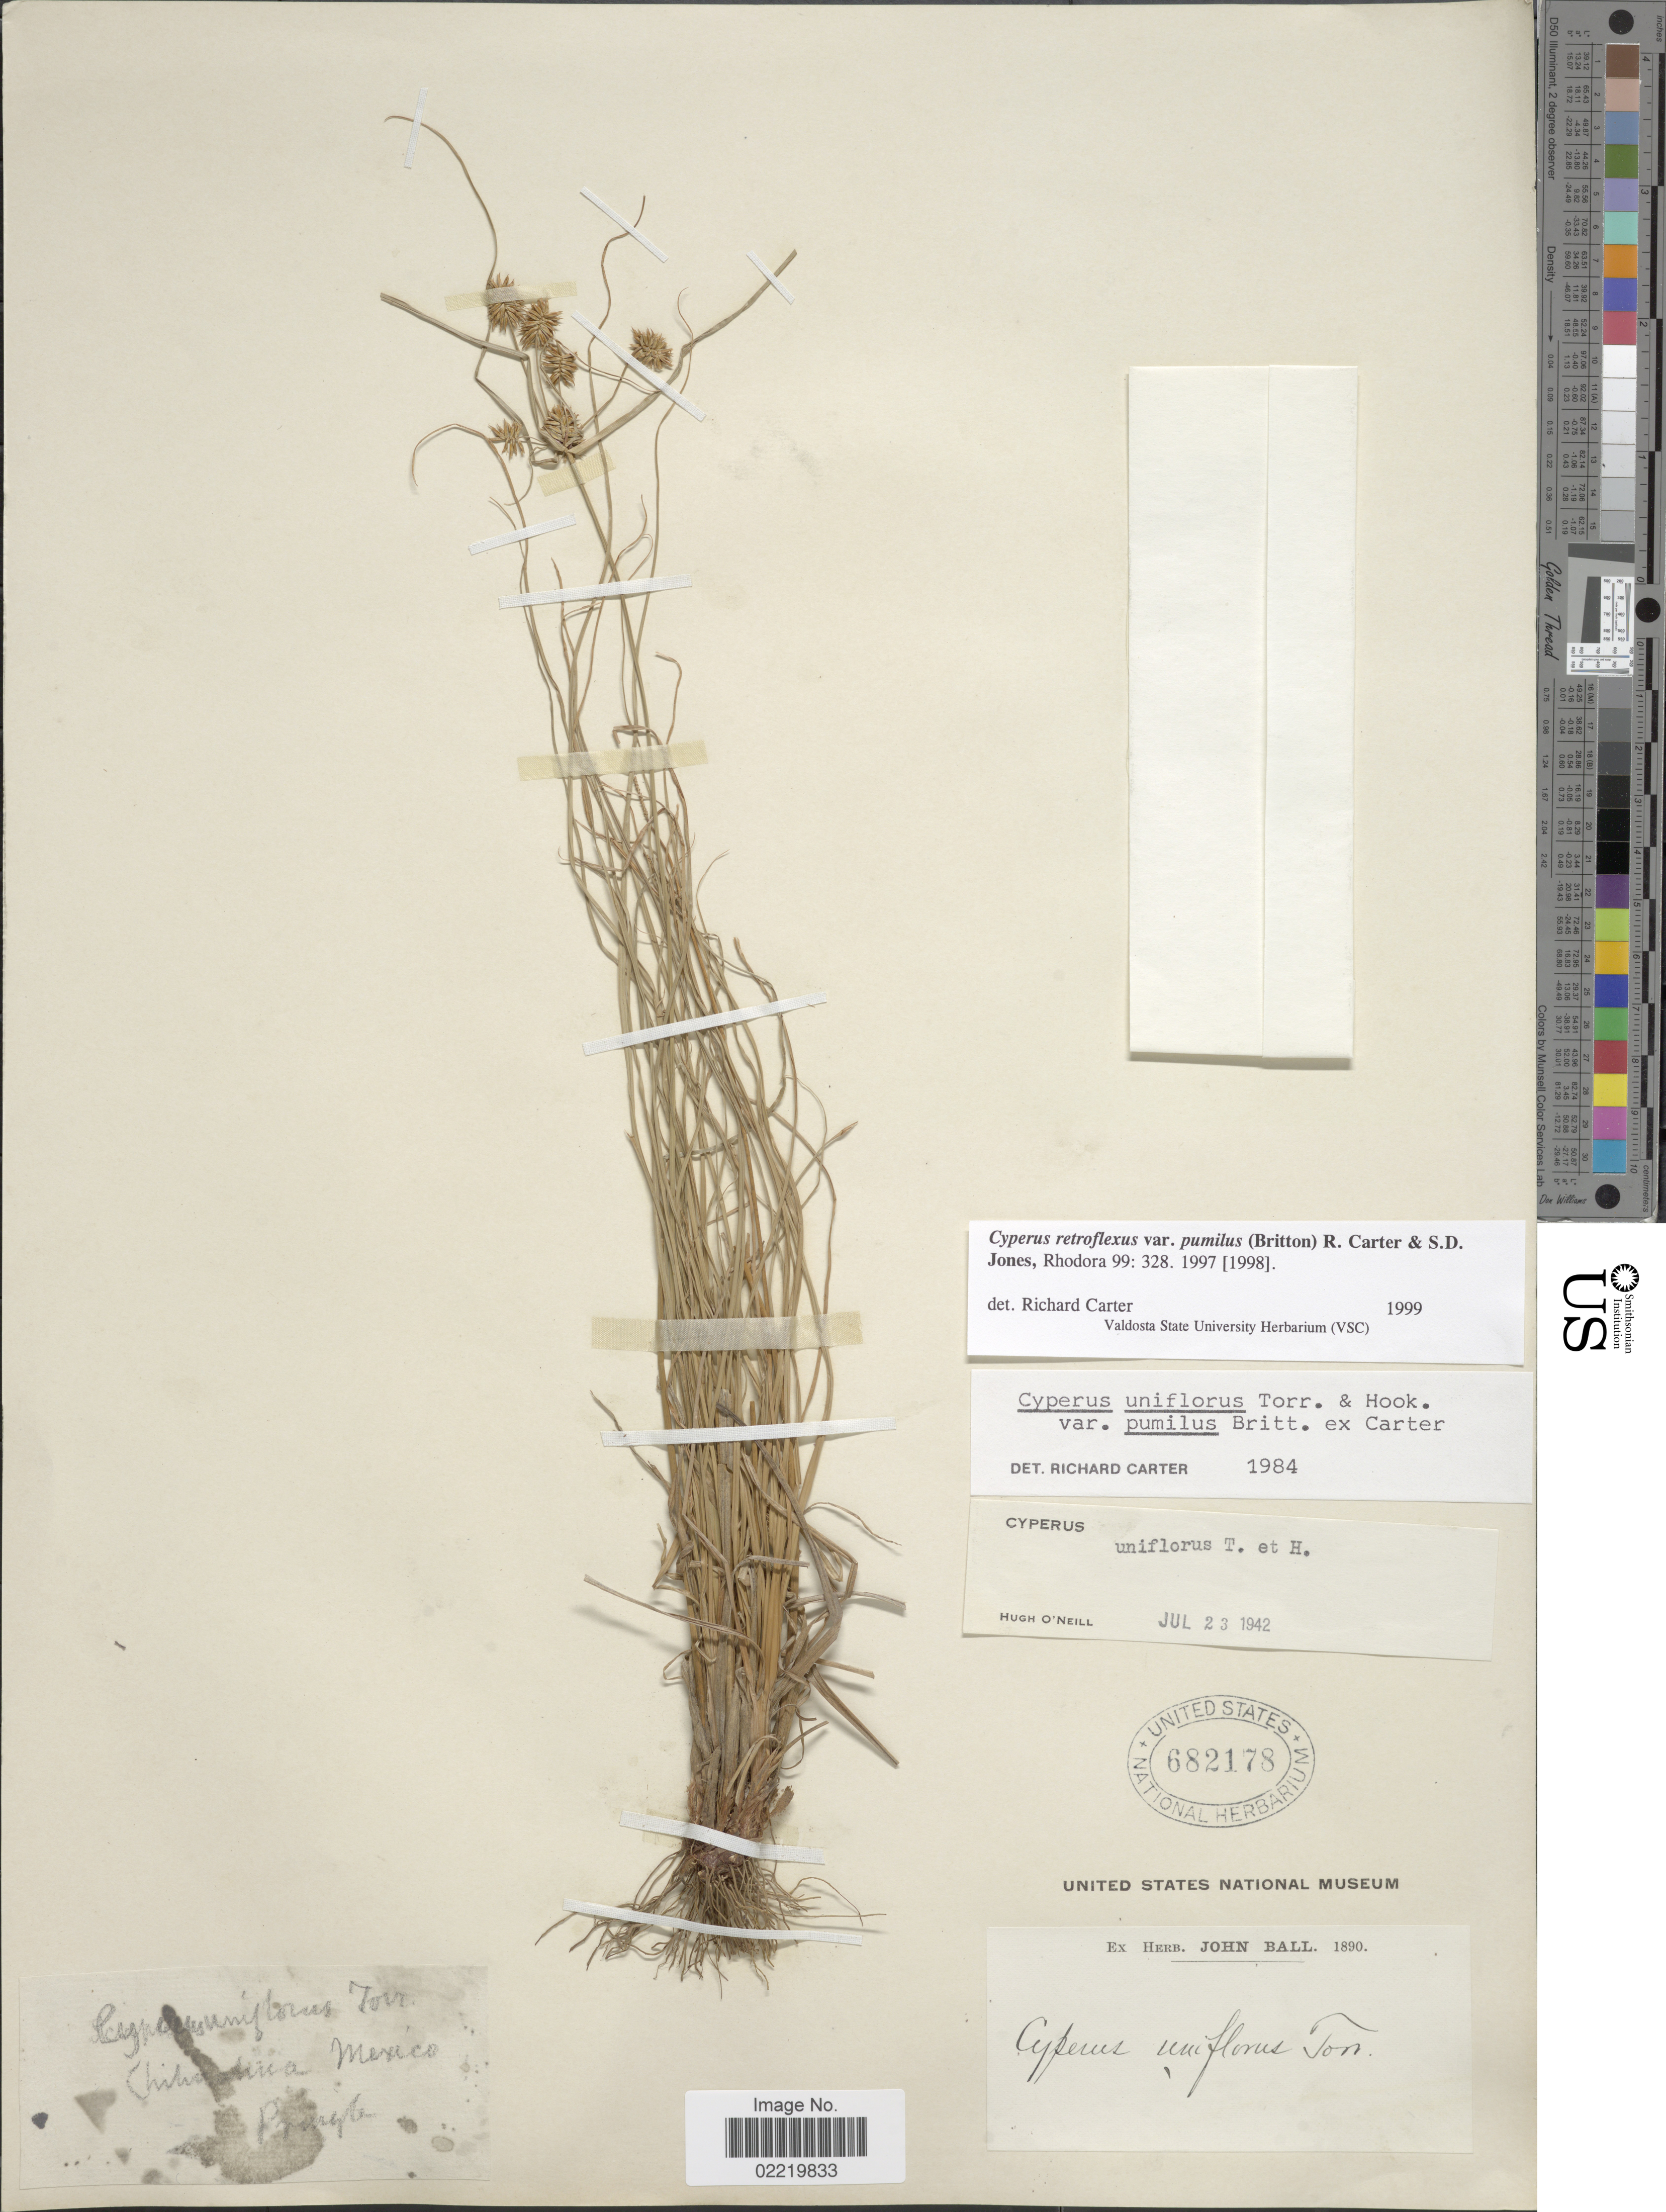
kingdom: Plantae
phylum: Tracheophyta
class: Liliopsida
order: Poales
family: Cyperaceae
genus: Cyperus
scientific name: Cyperus retroflexus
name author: Buckley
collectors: -- Pringle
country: Mexico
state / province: Chihuahua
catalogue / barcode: US 682178